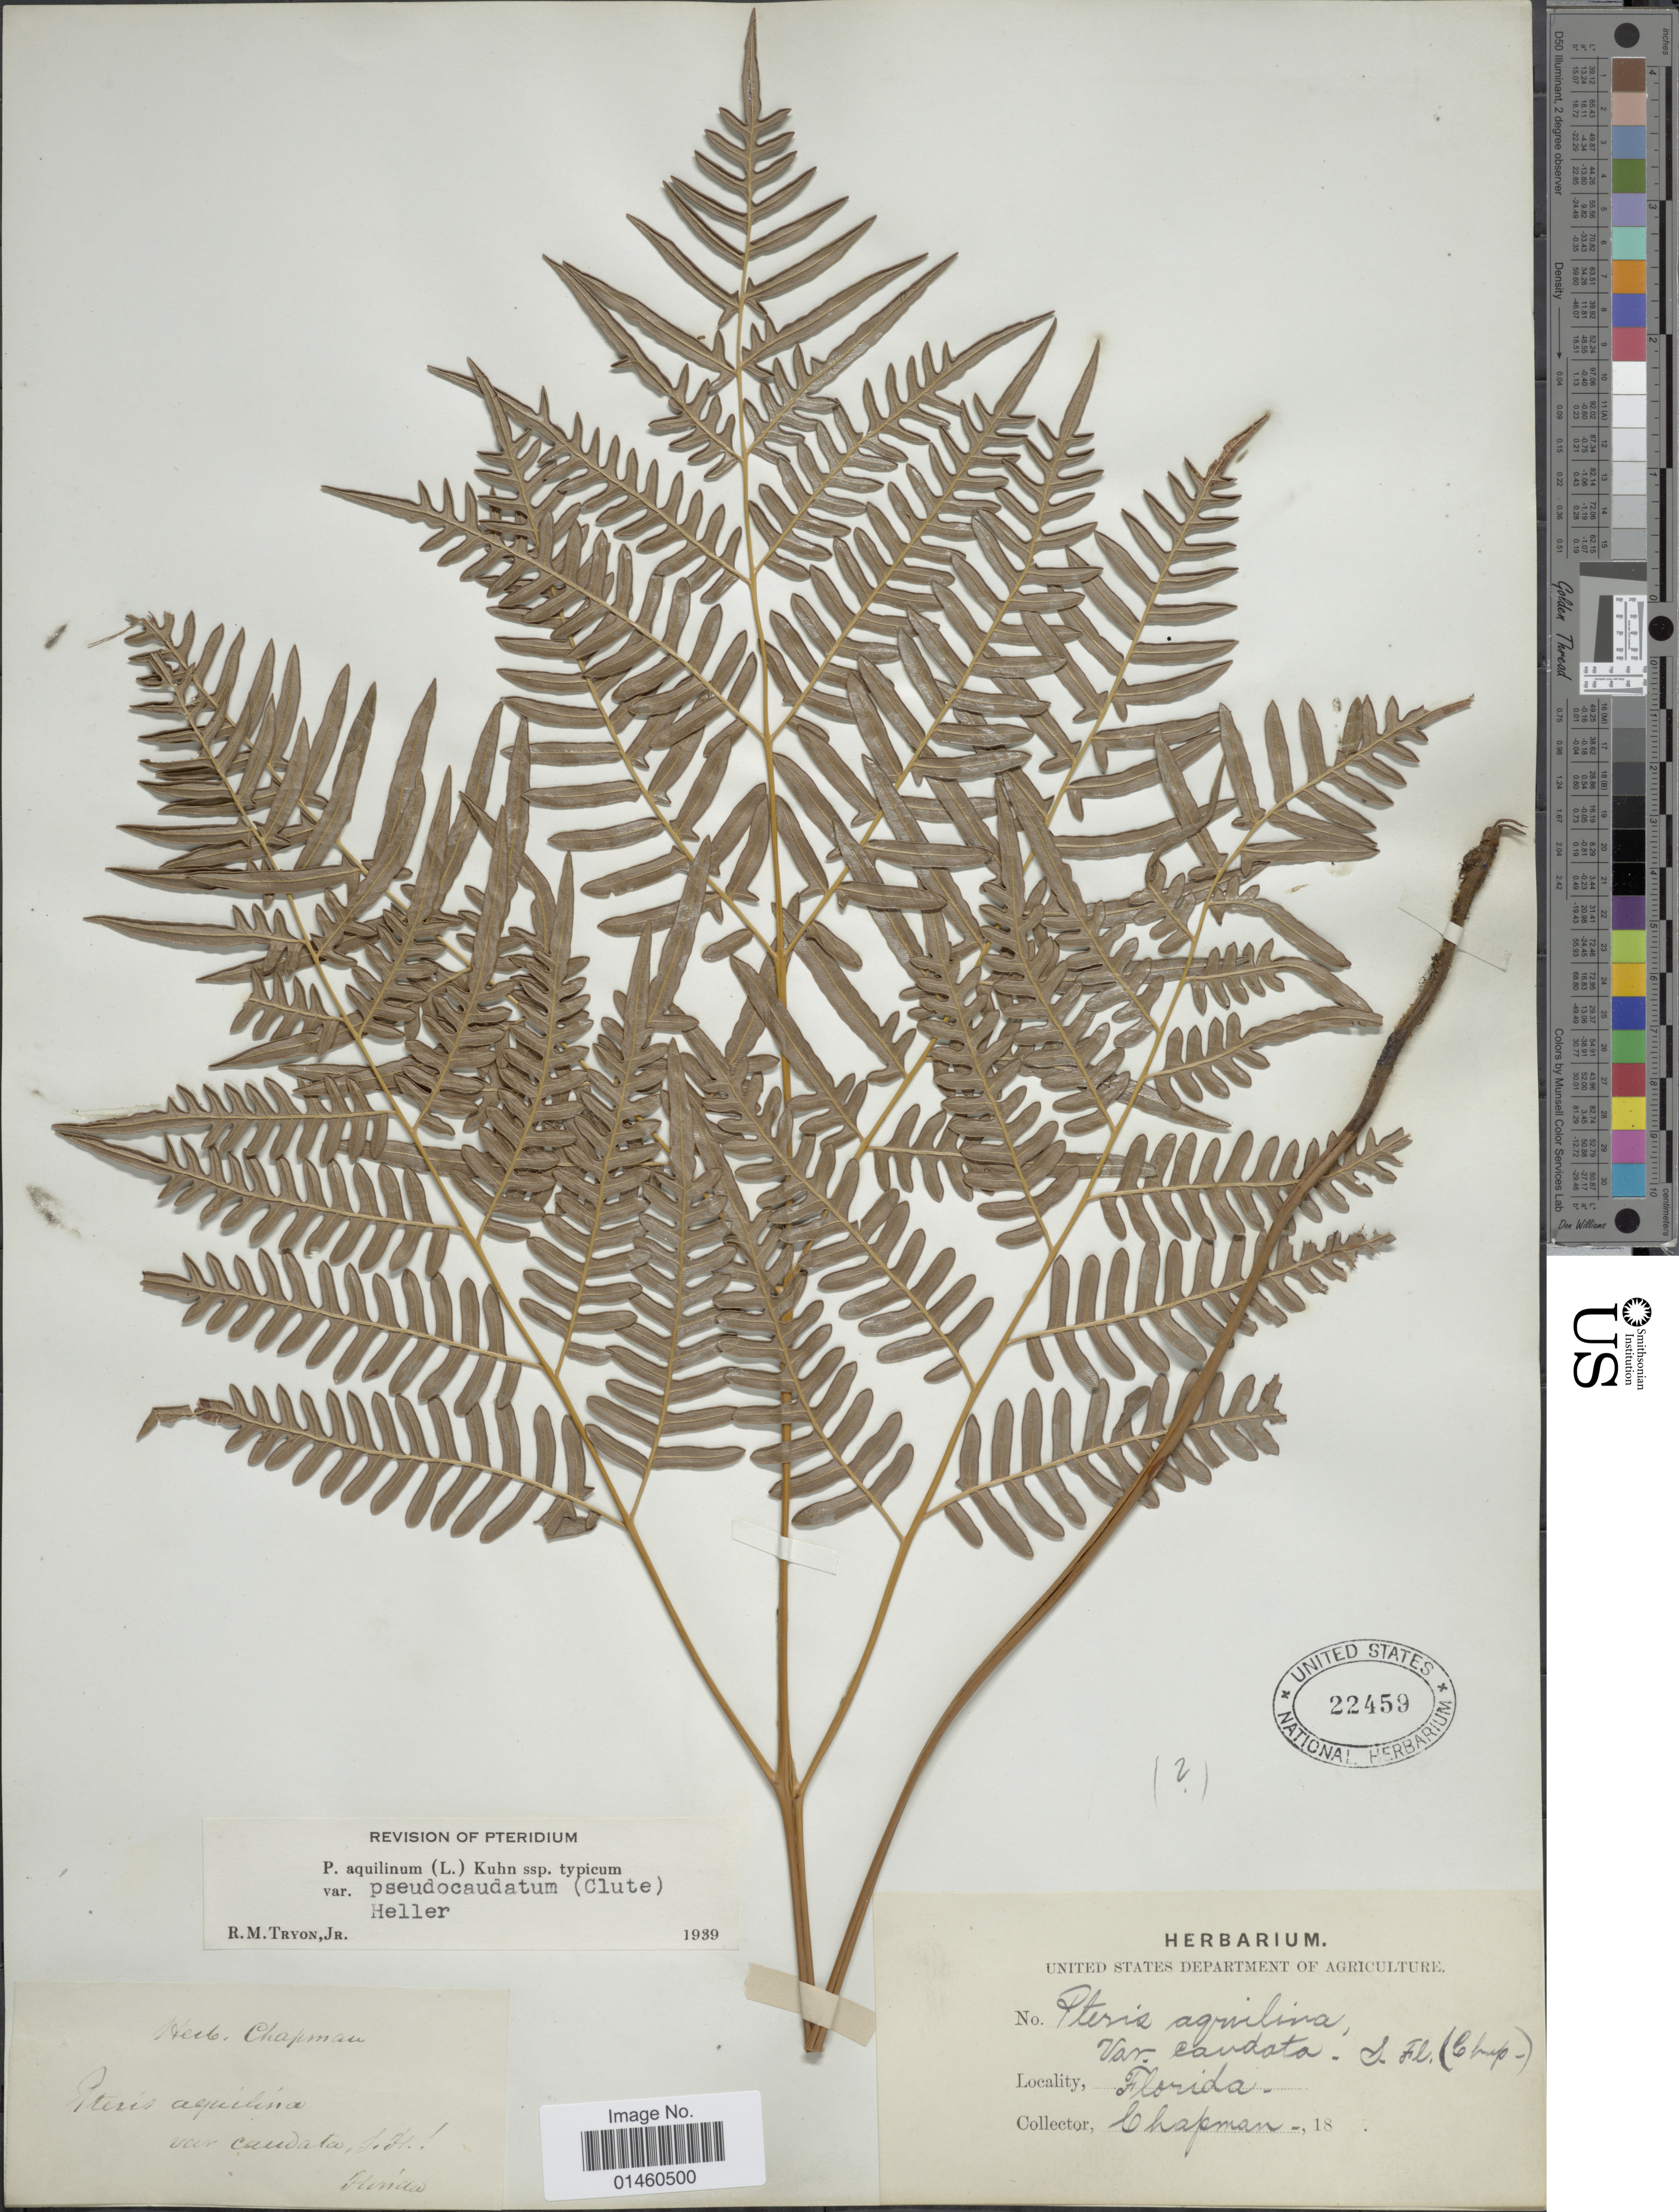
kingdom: Plantae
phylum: Tracheophyta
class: Polypodiopsida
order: Polypodiales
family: Dennstaedtiaceae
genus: Pteridium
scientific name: Pteridium aquilinum var. pseudocaudatum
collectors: A. Chapman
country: United States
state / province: Florida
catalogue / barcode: US 22459